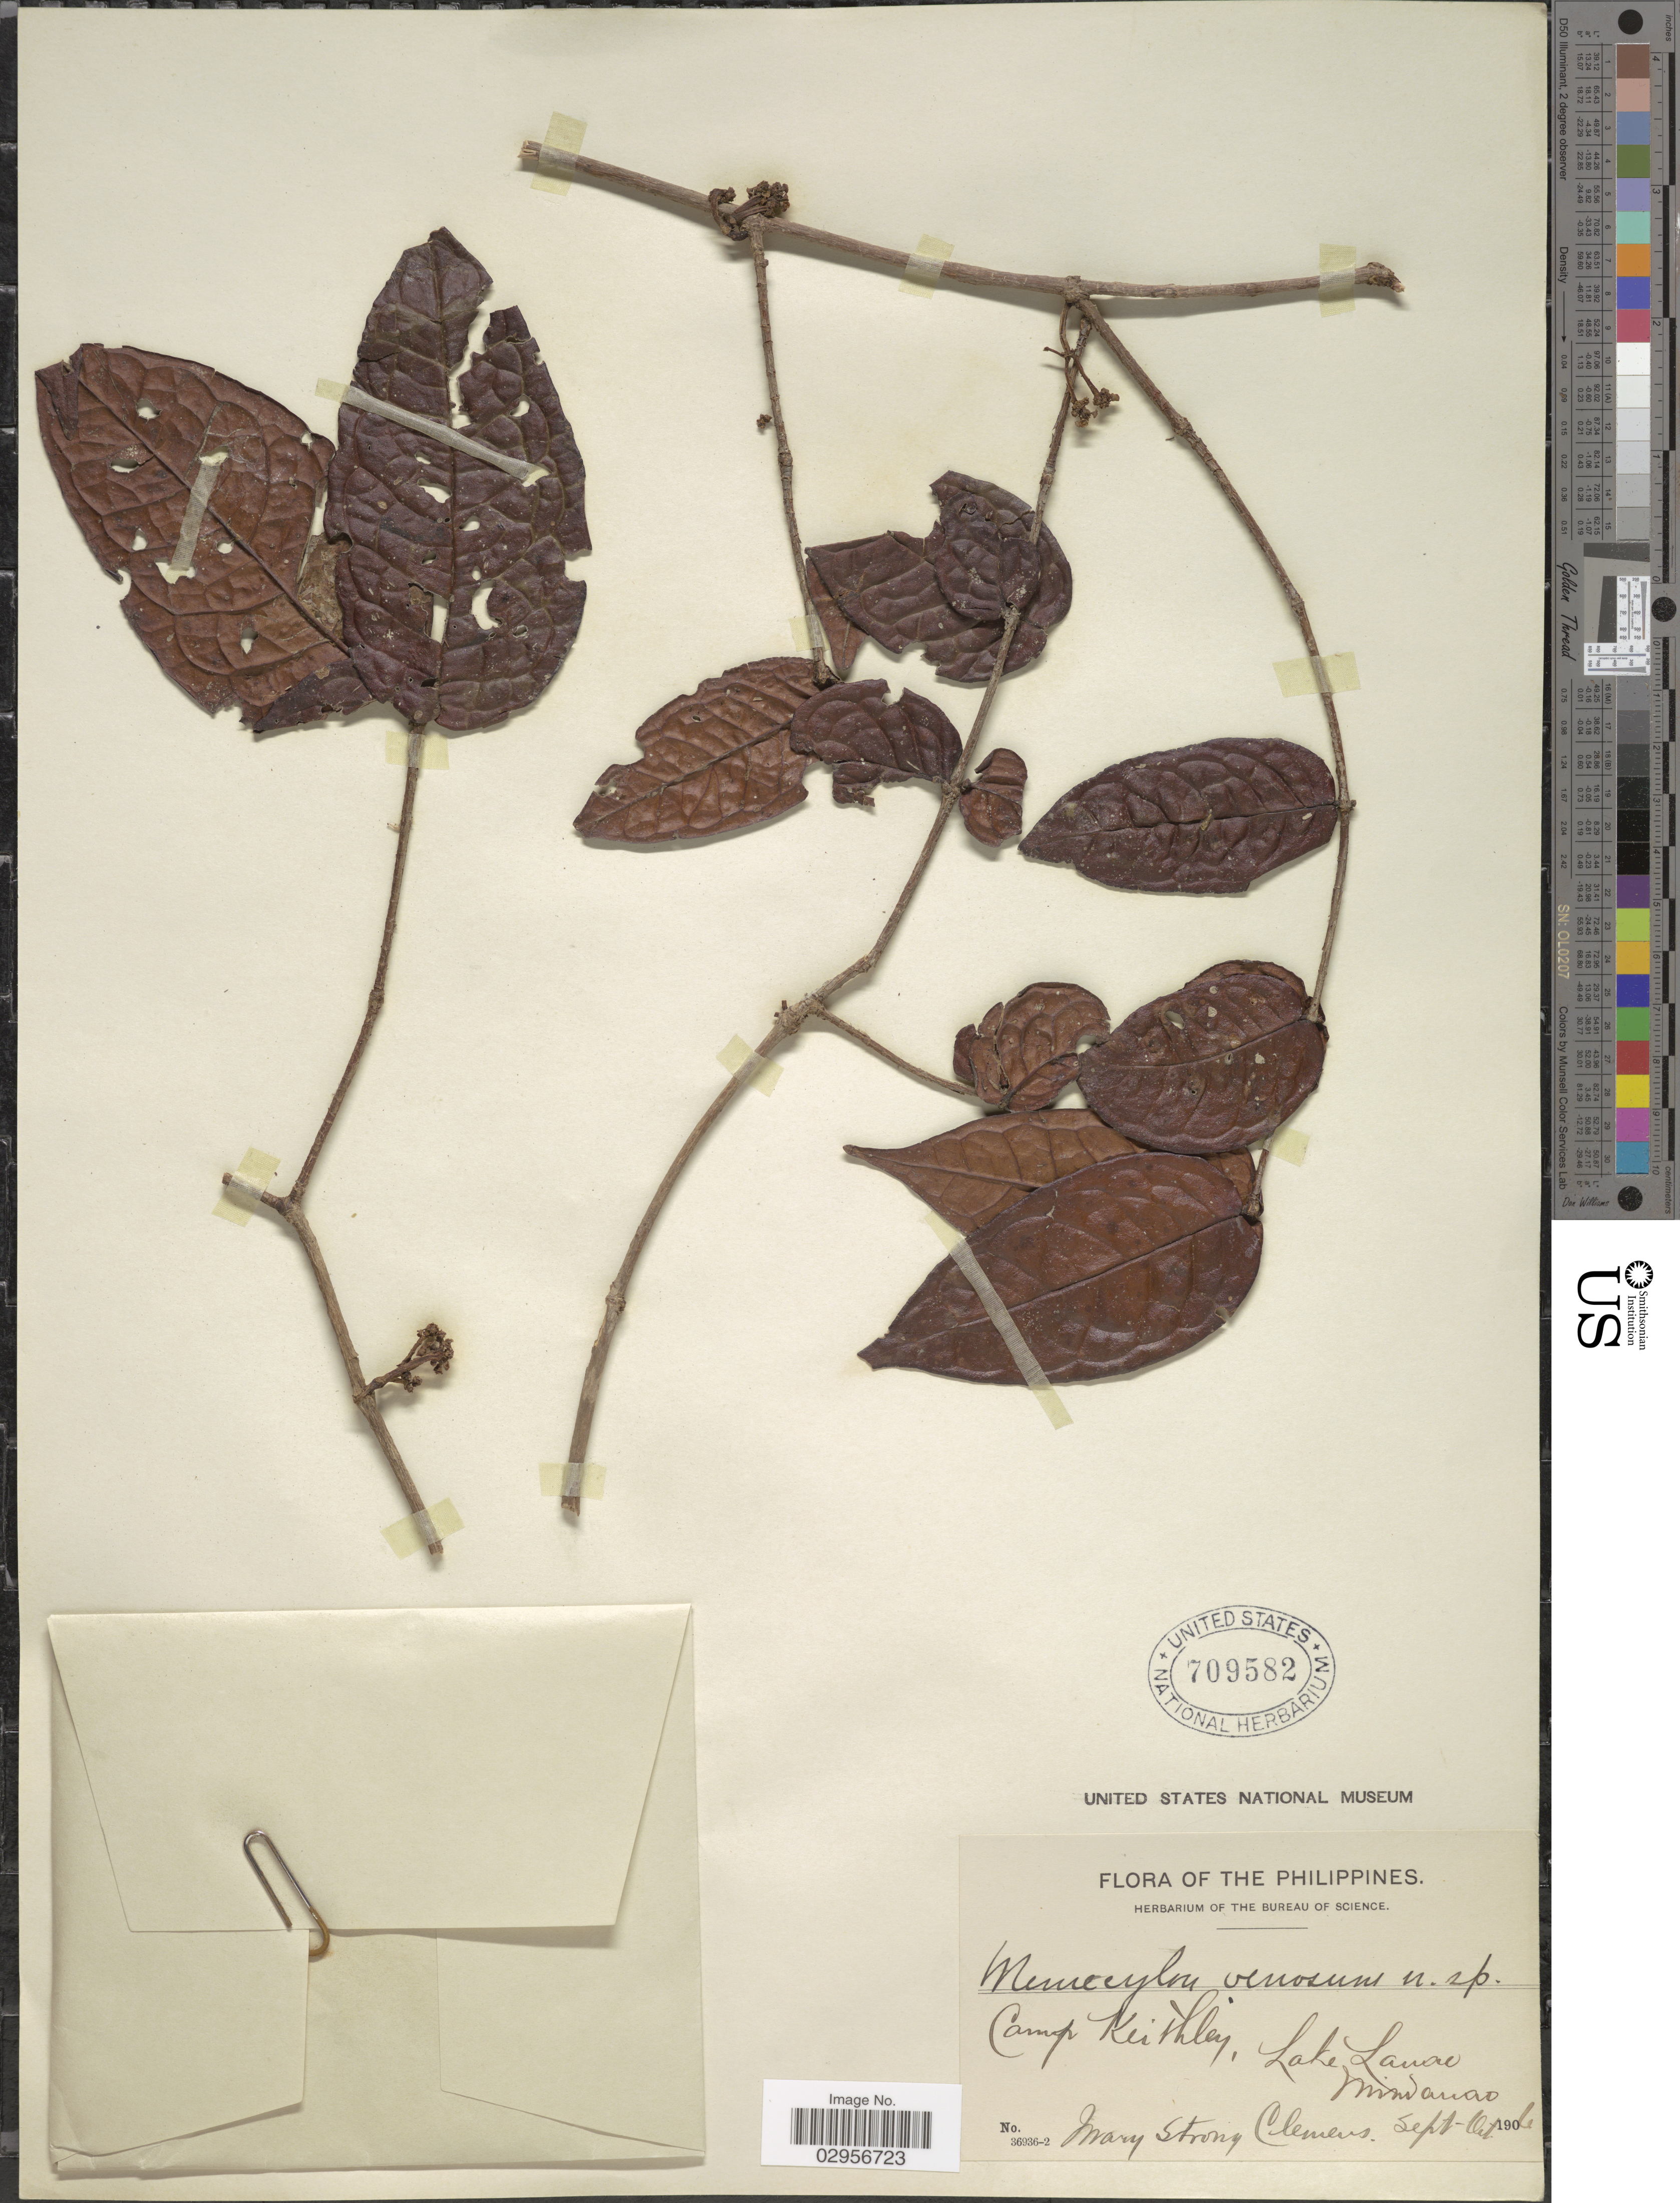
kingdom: Plantae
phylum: Tracheophyta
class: Magnoliopsida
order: Myrtales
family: Melastomataceae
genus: Memecylon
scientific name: Memecylon venosum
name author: Merr.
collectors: M. S. Clemens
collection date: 1906-09/1906-10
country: Philippines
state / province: Muslim Mindanao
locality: Camp Keithley, Lake Lanao, Mindanao.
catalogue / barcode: US 709582